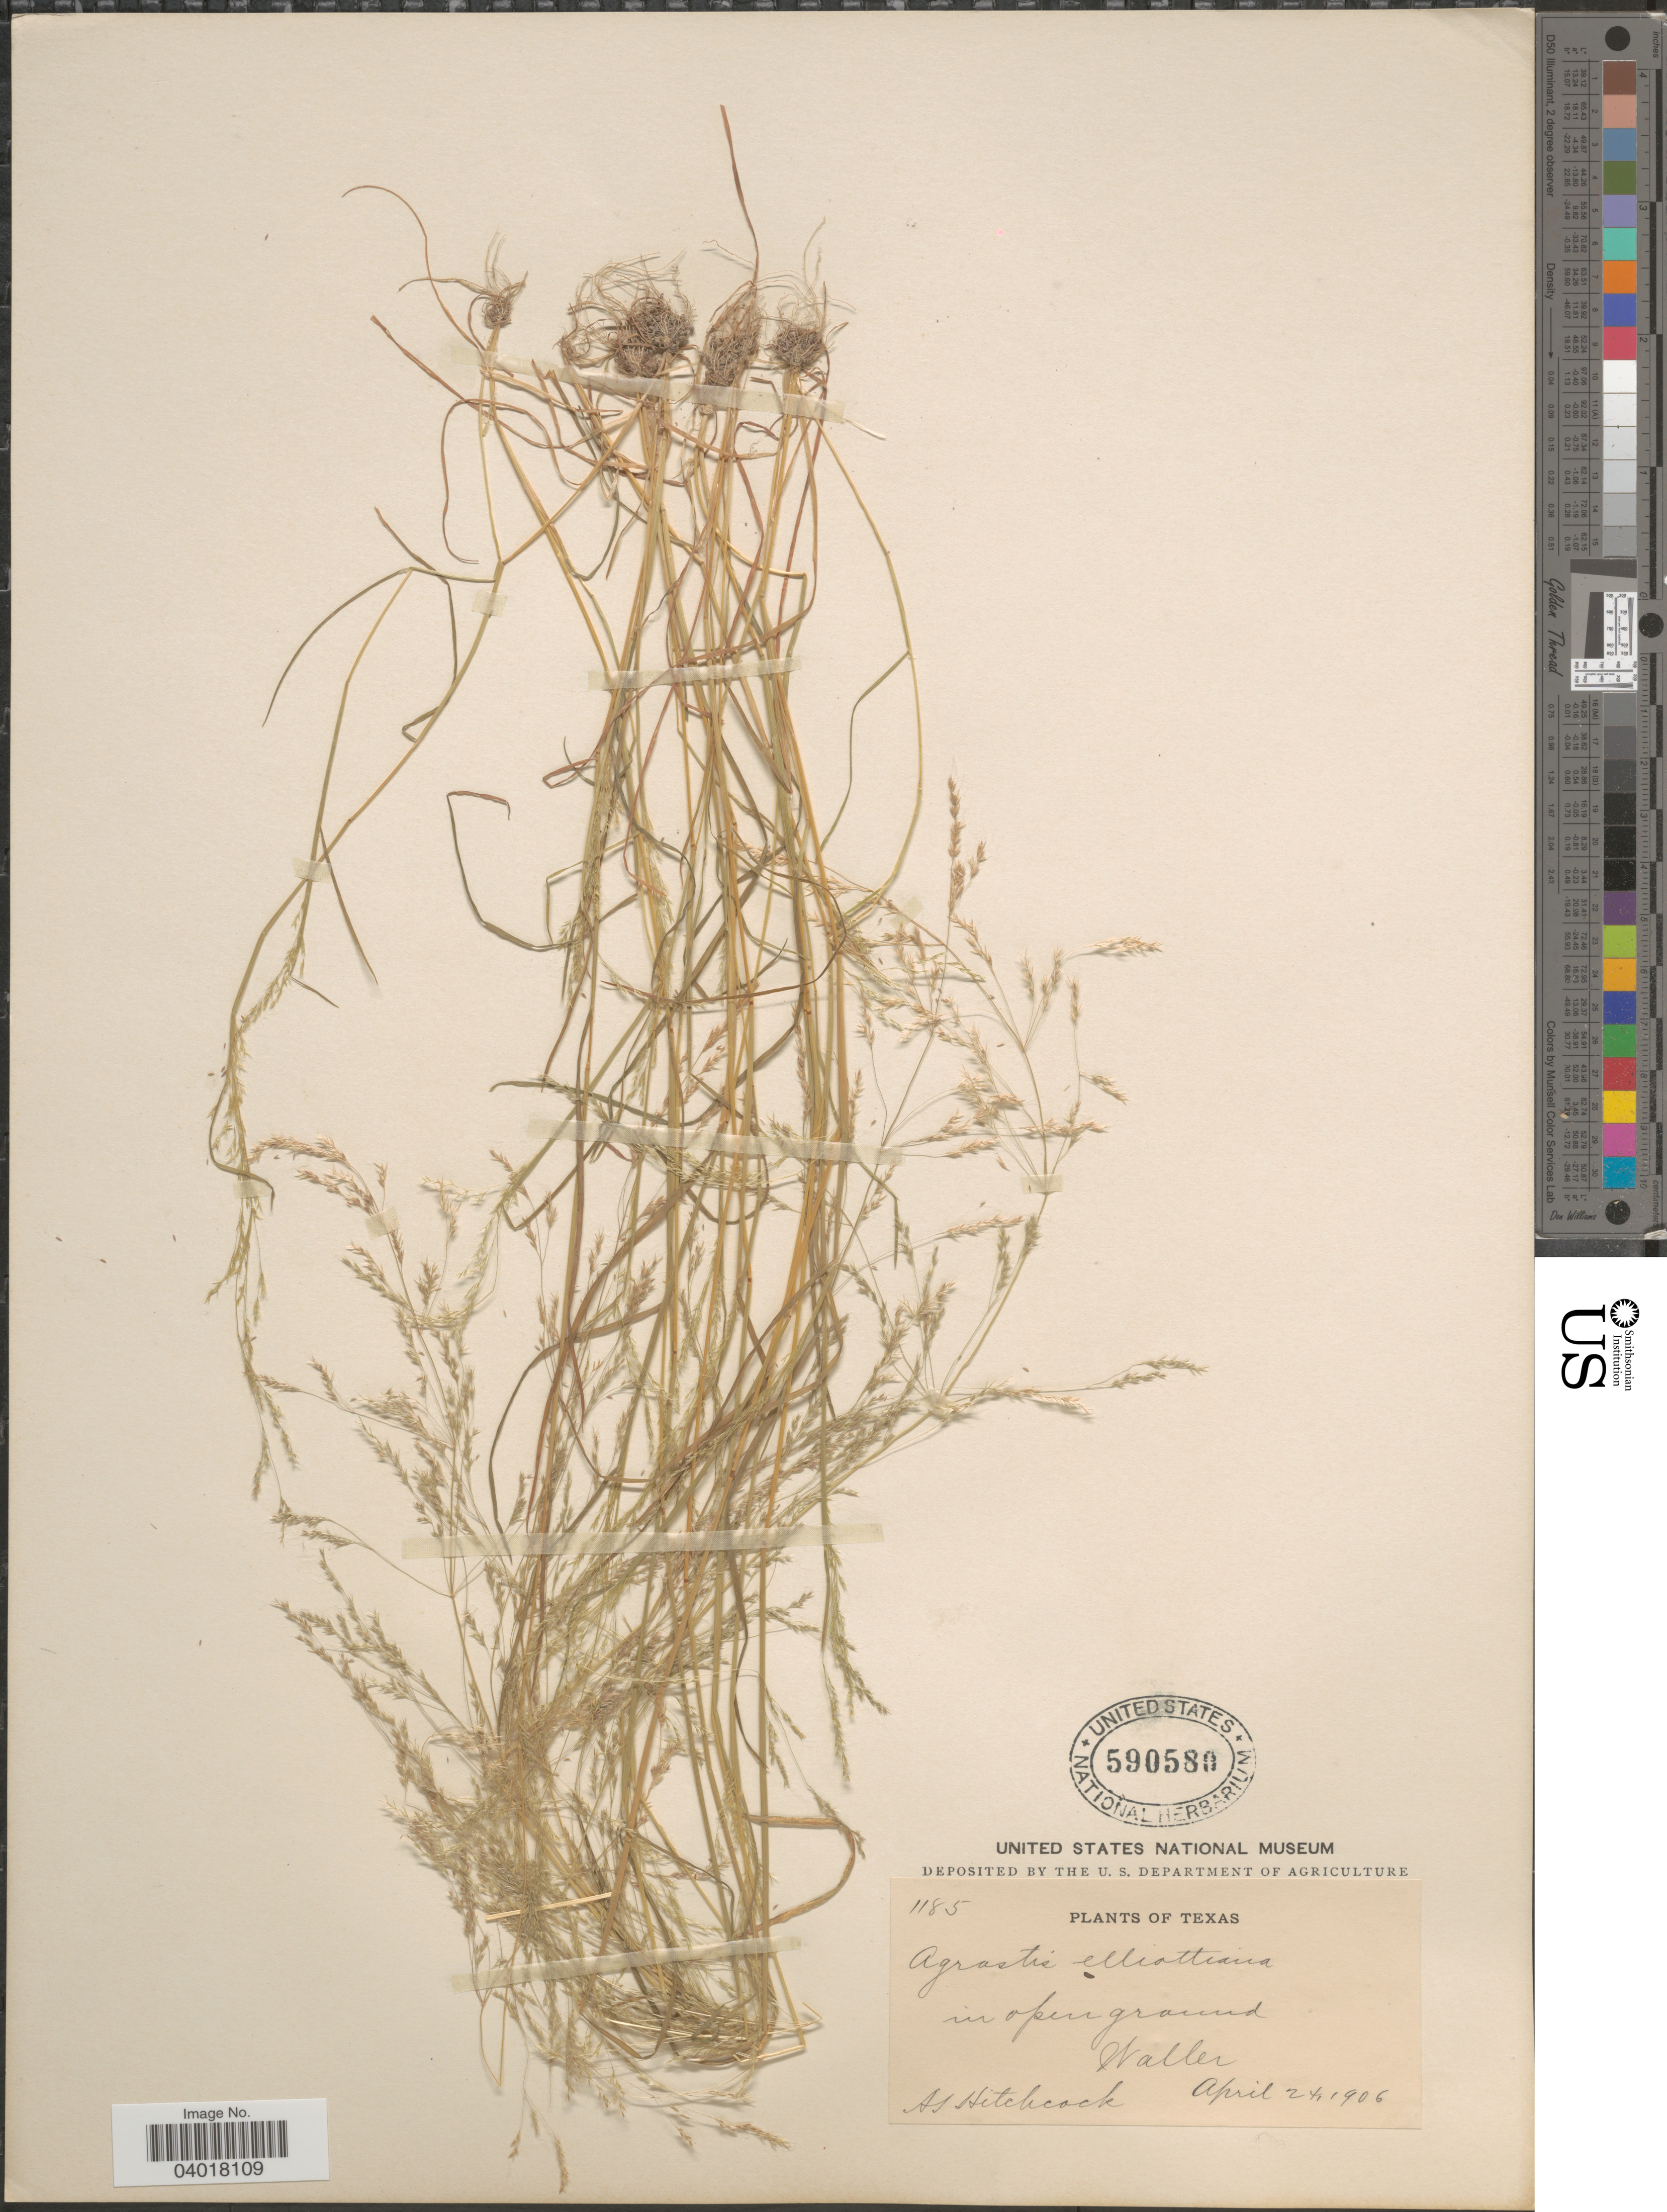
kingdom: Plantae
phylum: Tracheophyta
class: Liliopsida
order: Poales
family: Poaceae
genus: Agrostis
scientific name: Agrostis elliottiana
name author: Schult.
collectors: A. S. Hitchcock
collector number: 1185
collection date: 1906-04-24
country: United States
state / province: Texas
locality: In open ground, Waller.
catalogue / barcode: US 590580